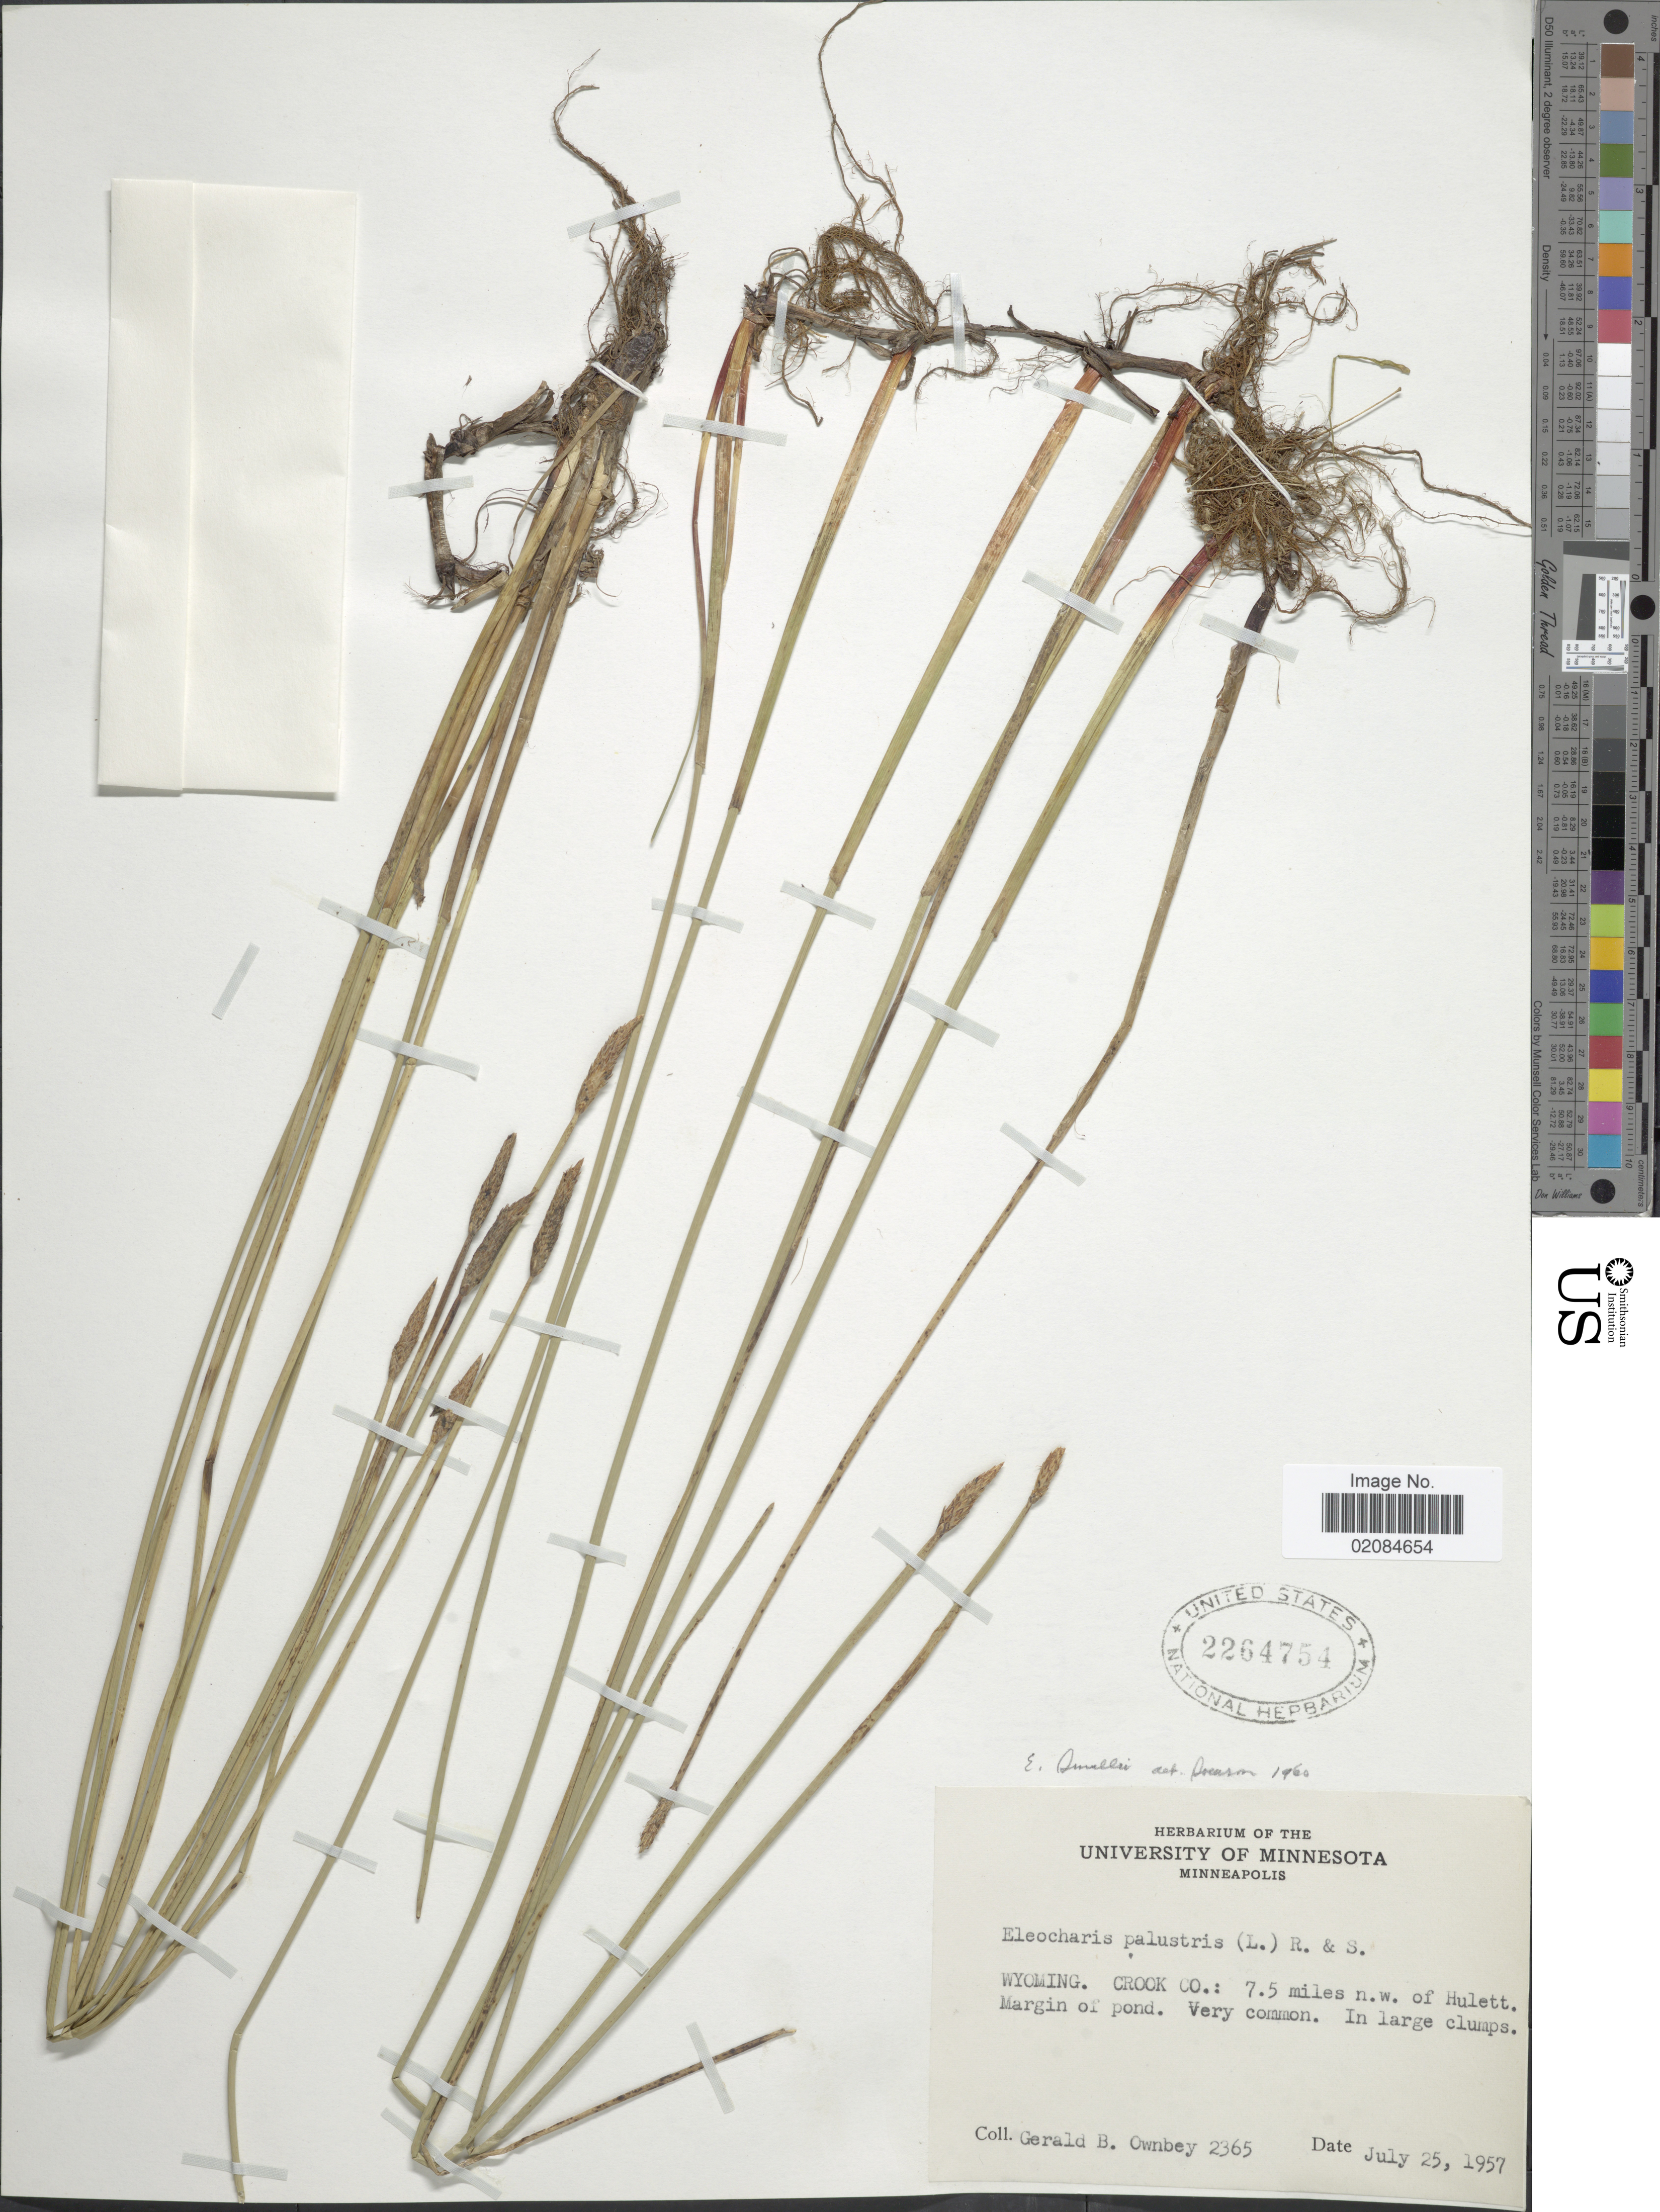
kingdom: Plantae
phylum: Tracheophyta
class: Liliopsida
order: Poales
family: Cyperaceae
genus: Eleocharis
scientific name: Eleocharis palustris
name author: (L.) Roem. & Schult.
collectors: G. B. Ownbey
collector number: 2365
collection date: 1957-07-25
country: United States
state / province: Wyoming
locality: Crook Co.: 7.5 miles n.w. of Hulett.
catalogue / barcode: US 2264754